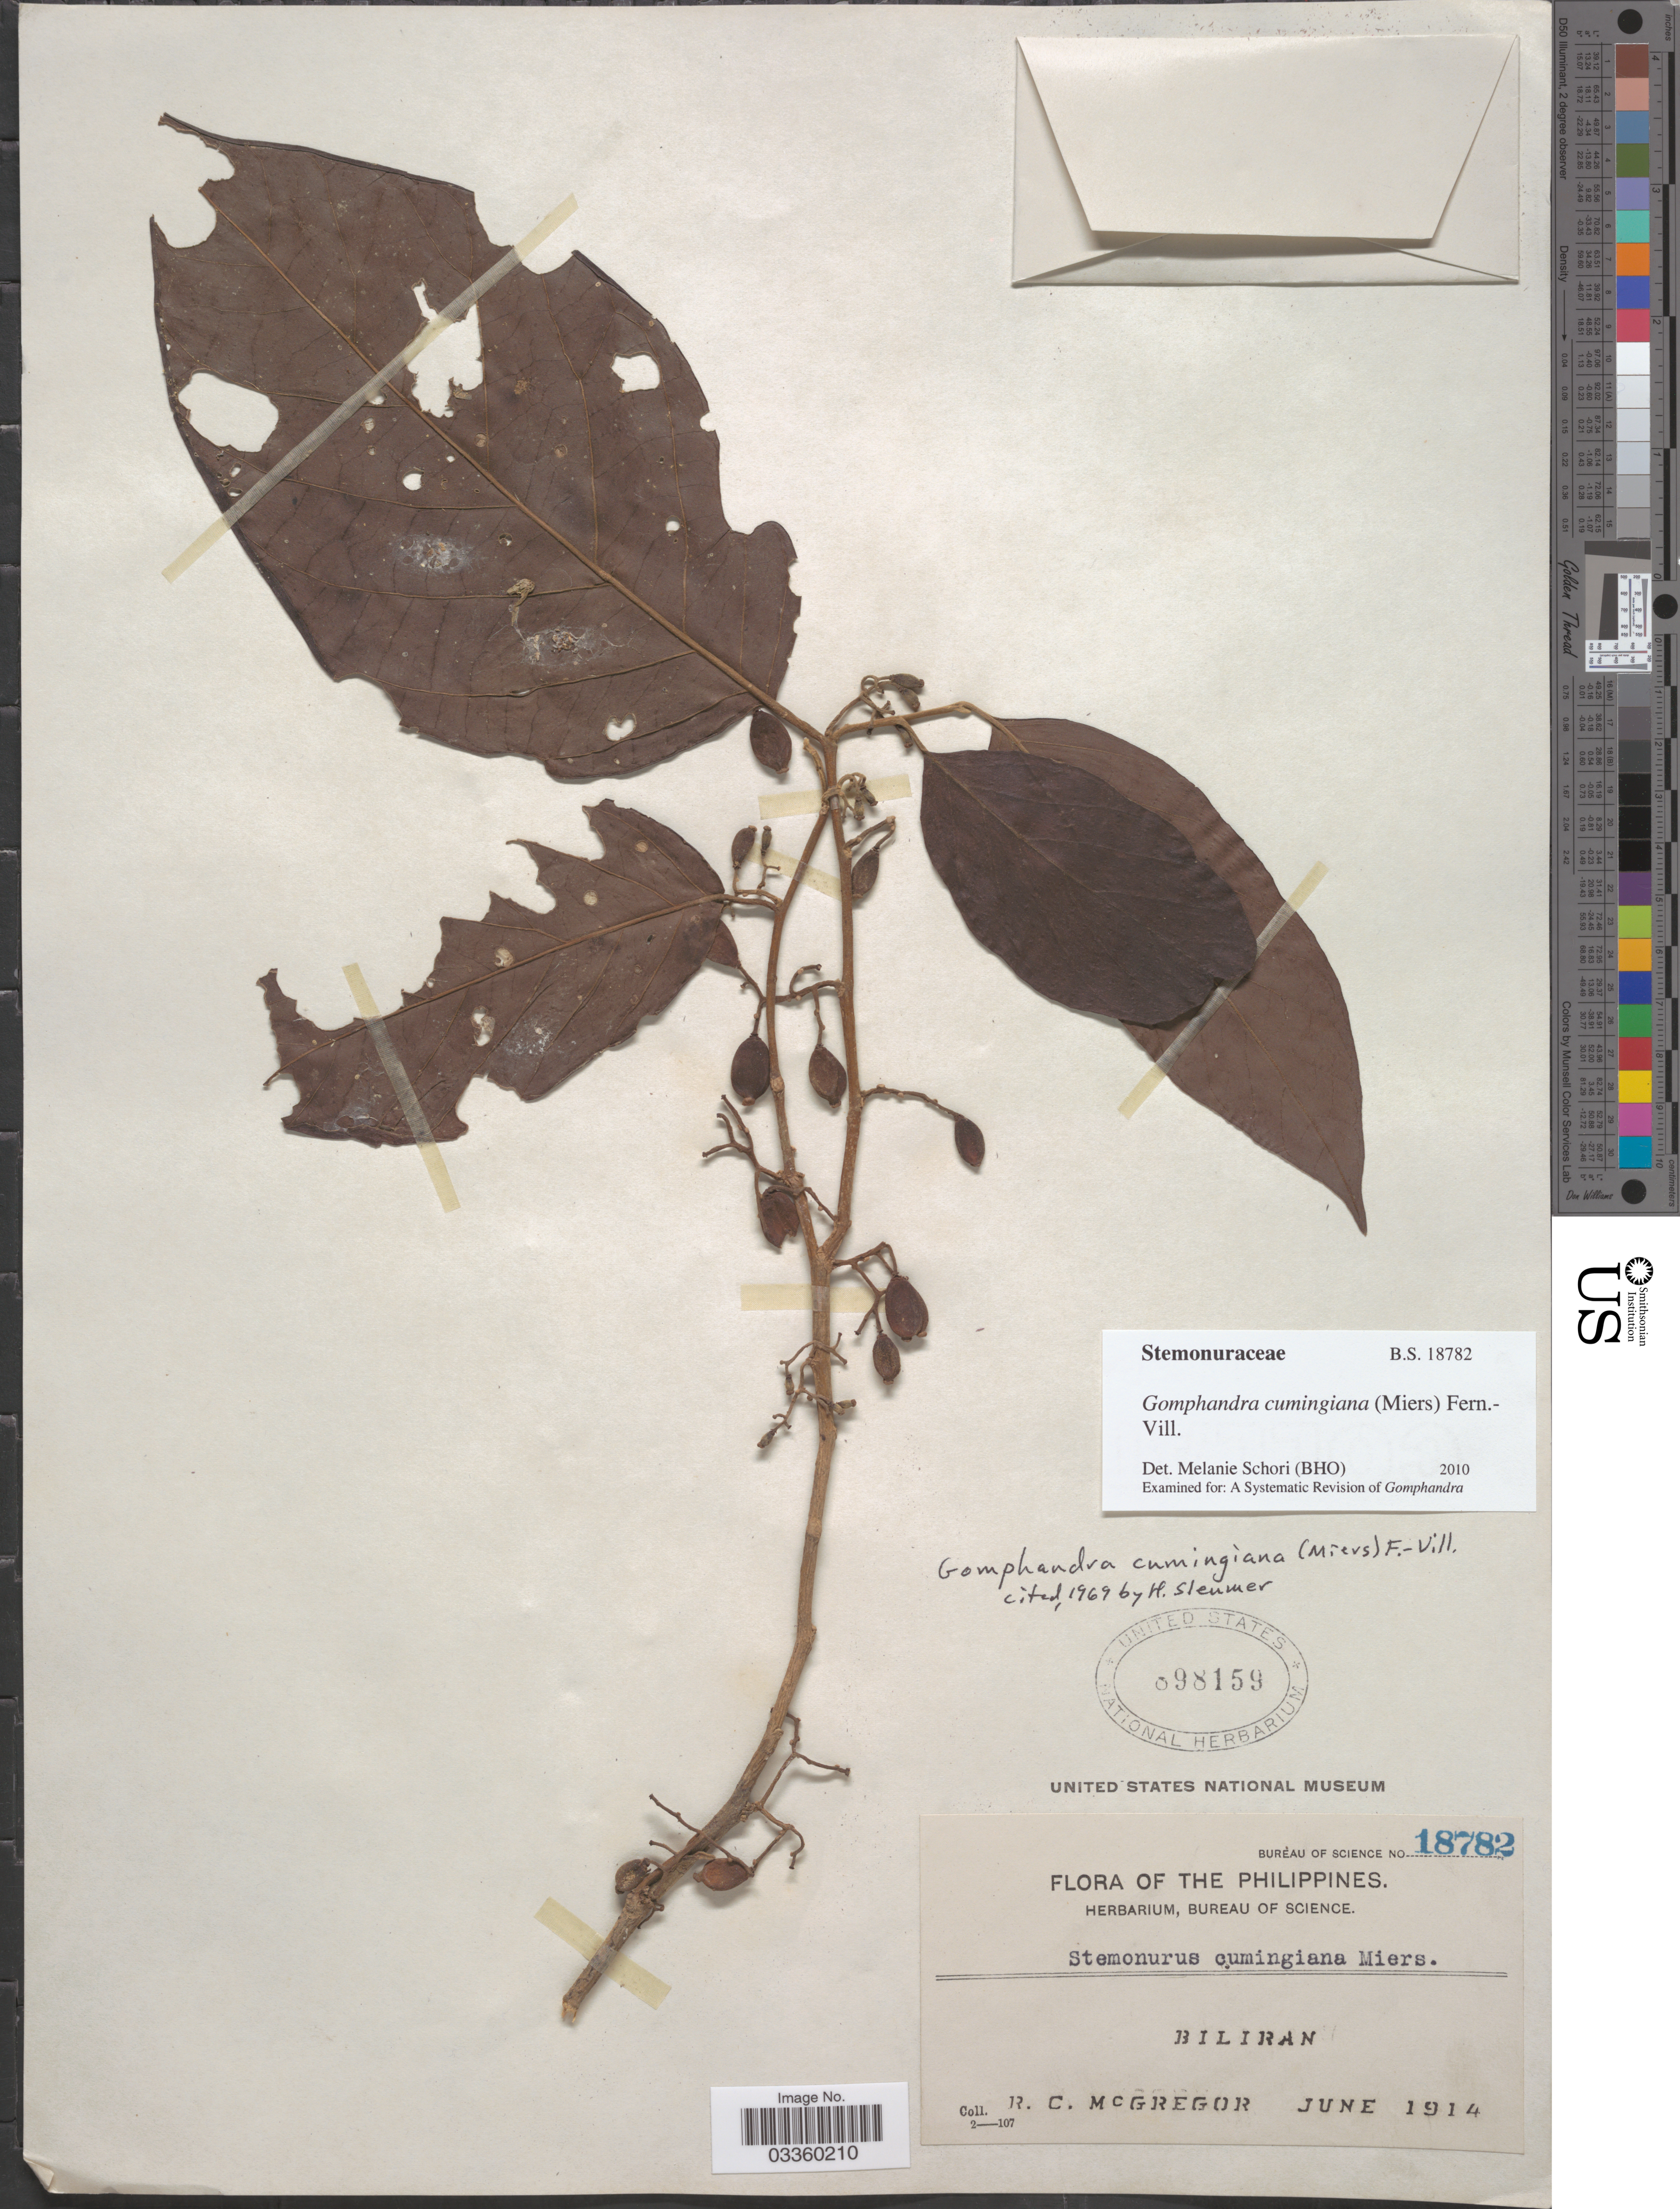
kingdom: Plantae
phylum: Tracheophyta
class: Magnoliopsida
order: Cardiopteridales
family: Stemonuraceae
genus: Gomphandra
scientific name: Gomphandra cumingiana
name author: (Miers) Fern.-Vill.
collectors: R. C. McGregor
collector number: Bureau of Science 18782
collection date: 1914-06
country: Philippines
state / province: Eastern Visayas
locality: Biliran.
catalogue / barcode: US 898159